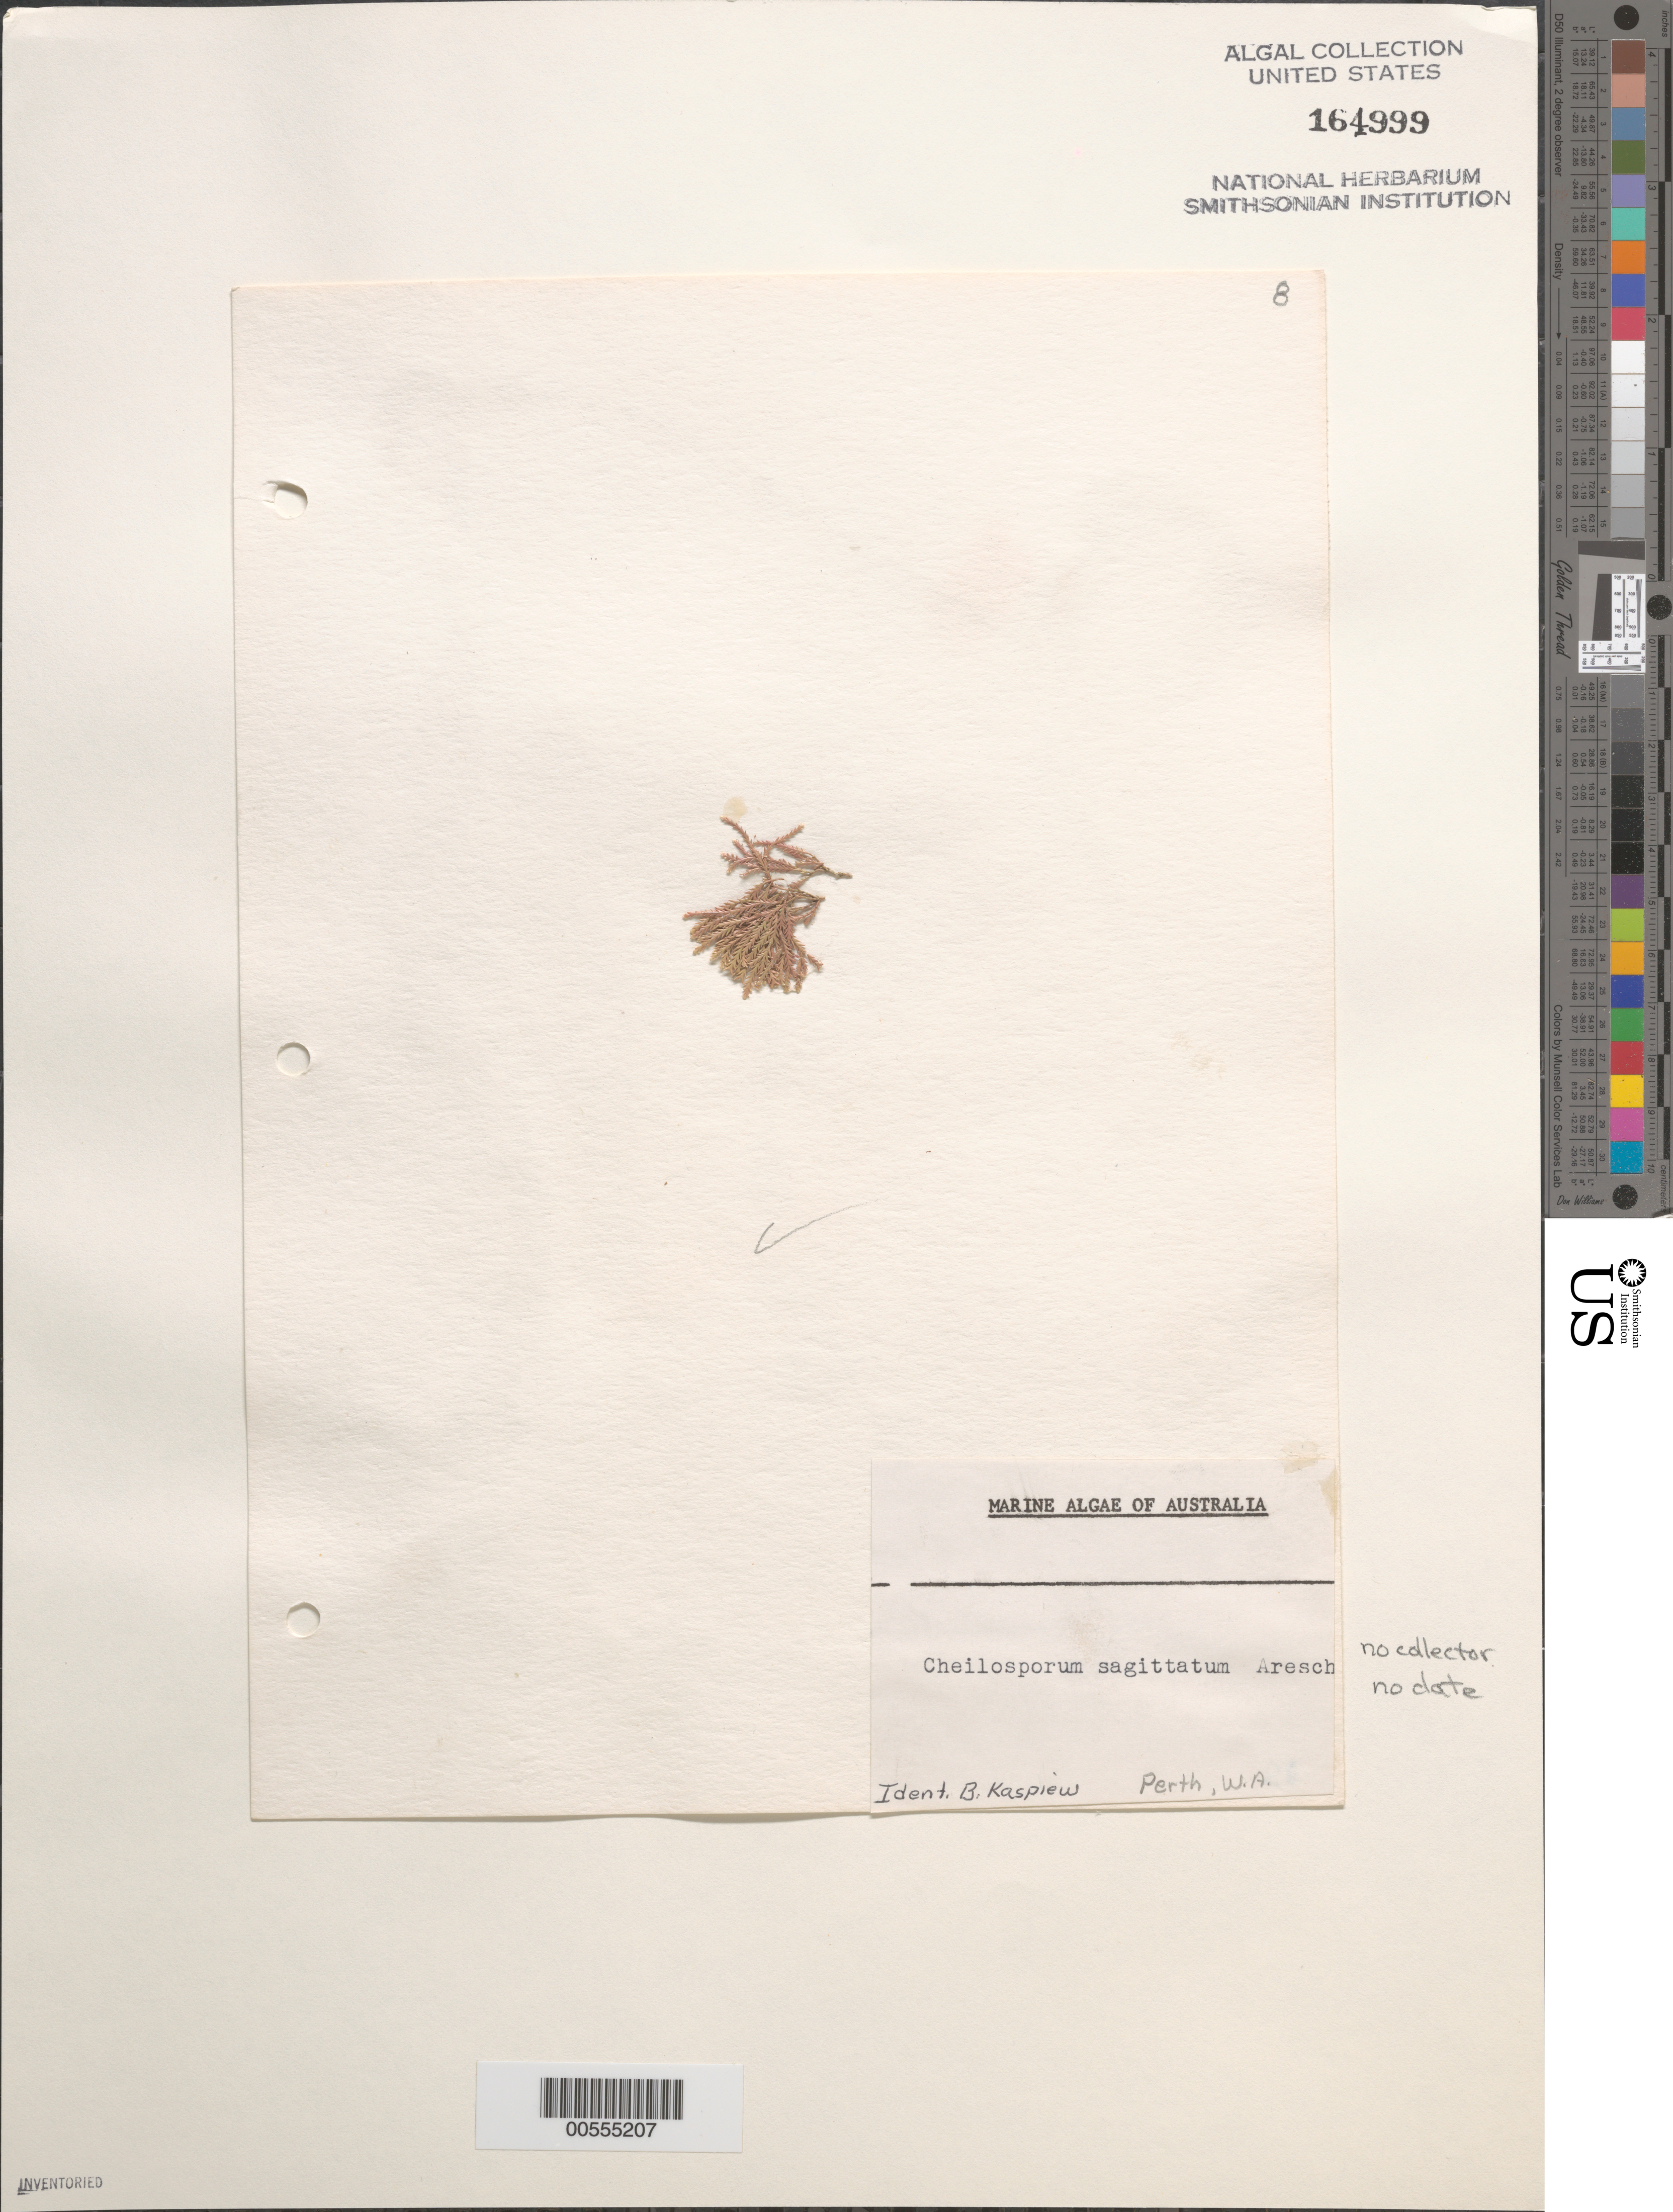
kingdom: Plantae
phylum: Rhodophyta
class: Florideophyceae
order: Corallinales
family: Corallinaceae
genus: Jania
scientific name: Jania sagittata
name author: (J.V.Lamouroux) Blainville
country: Australia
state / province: Western Australia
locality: Perth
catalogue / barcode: US 164999